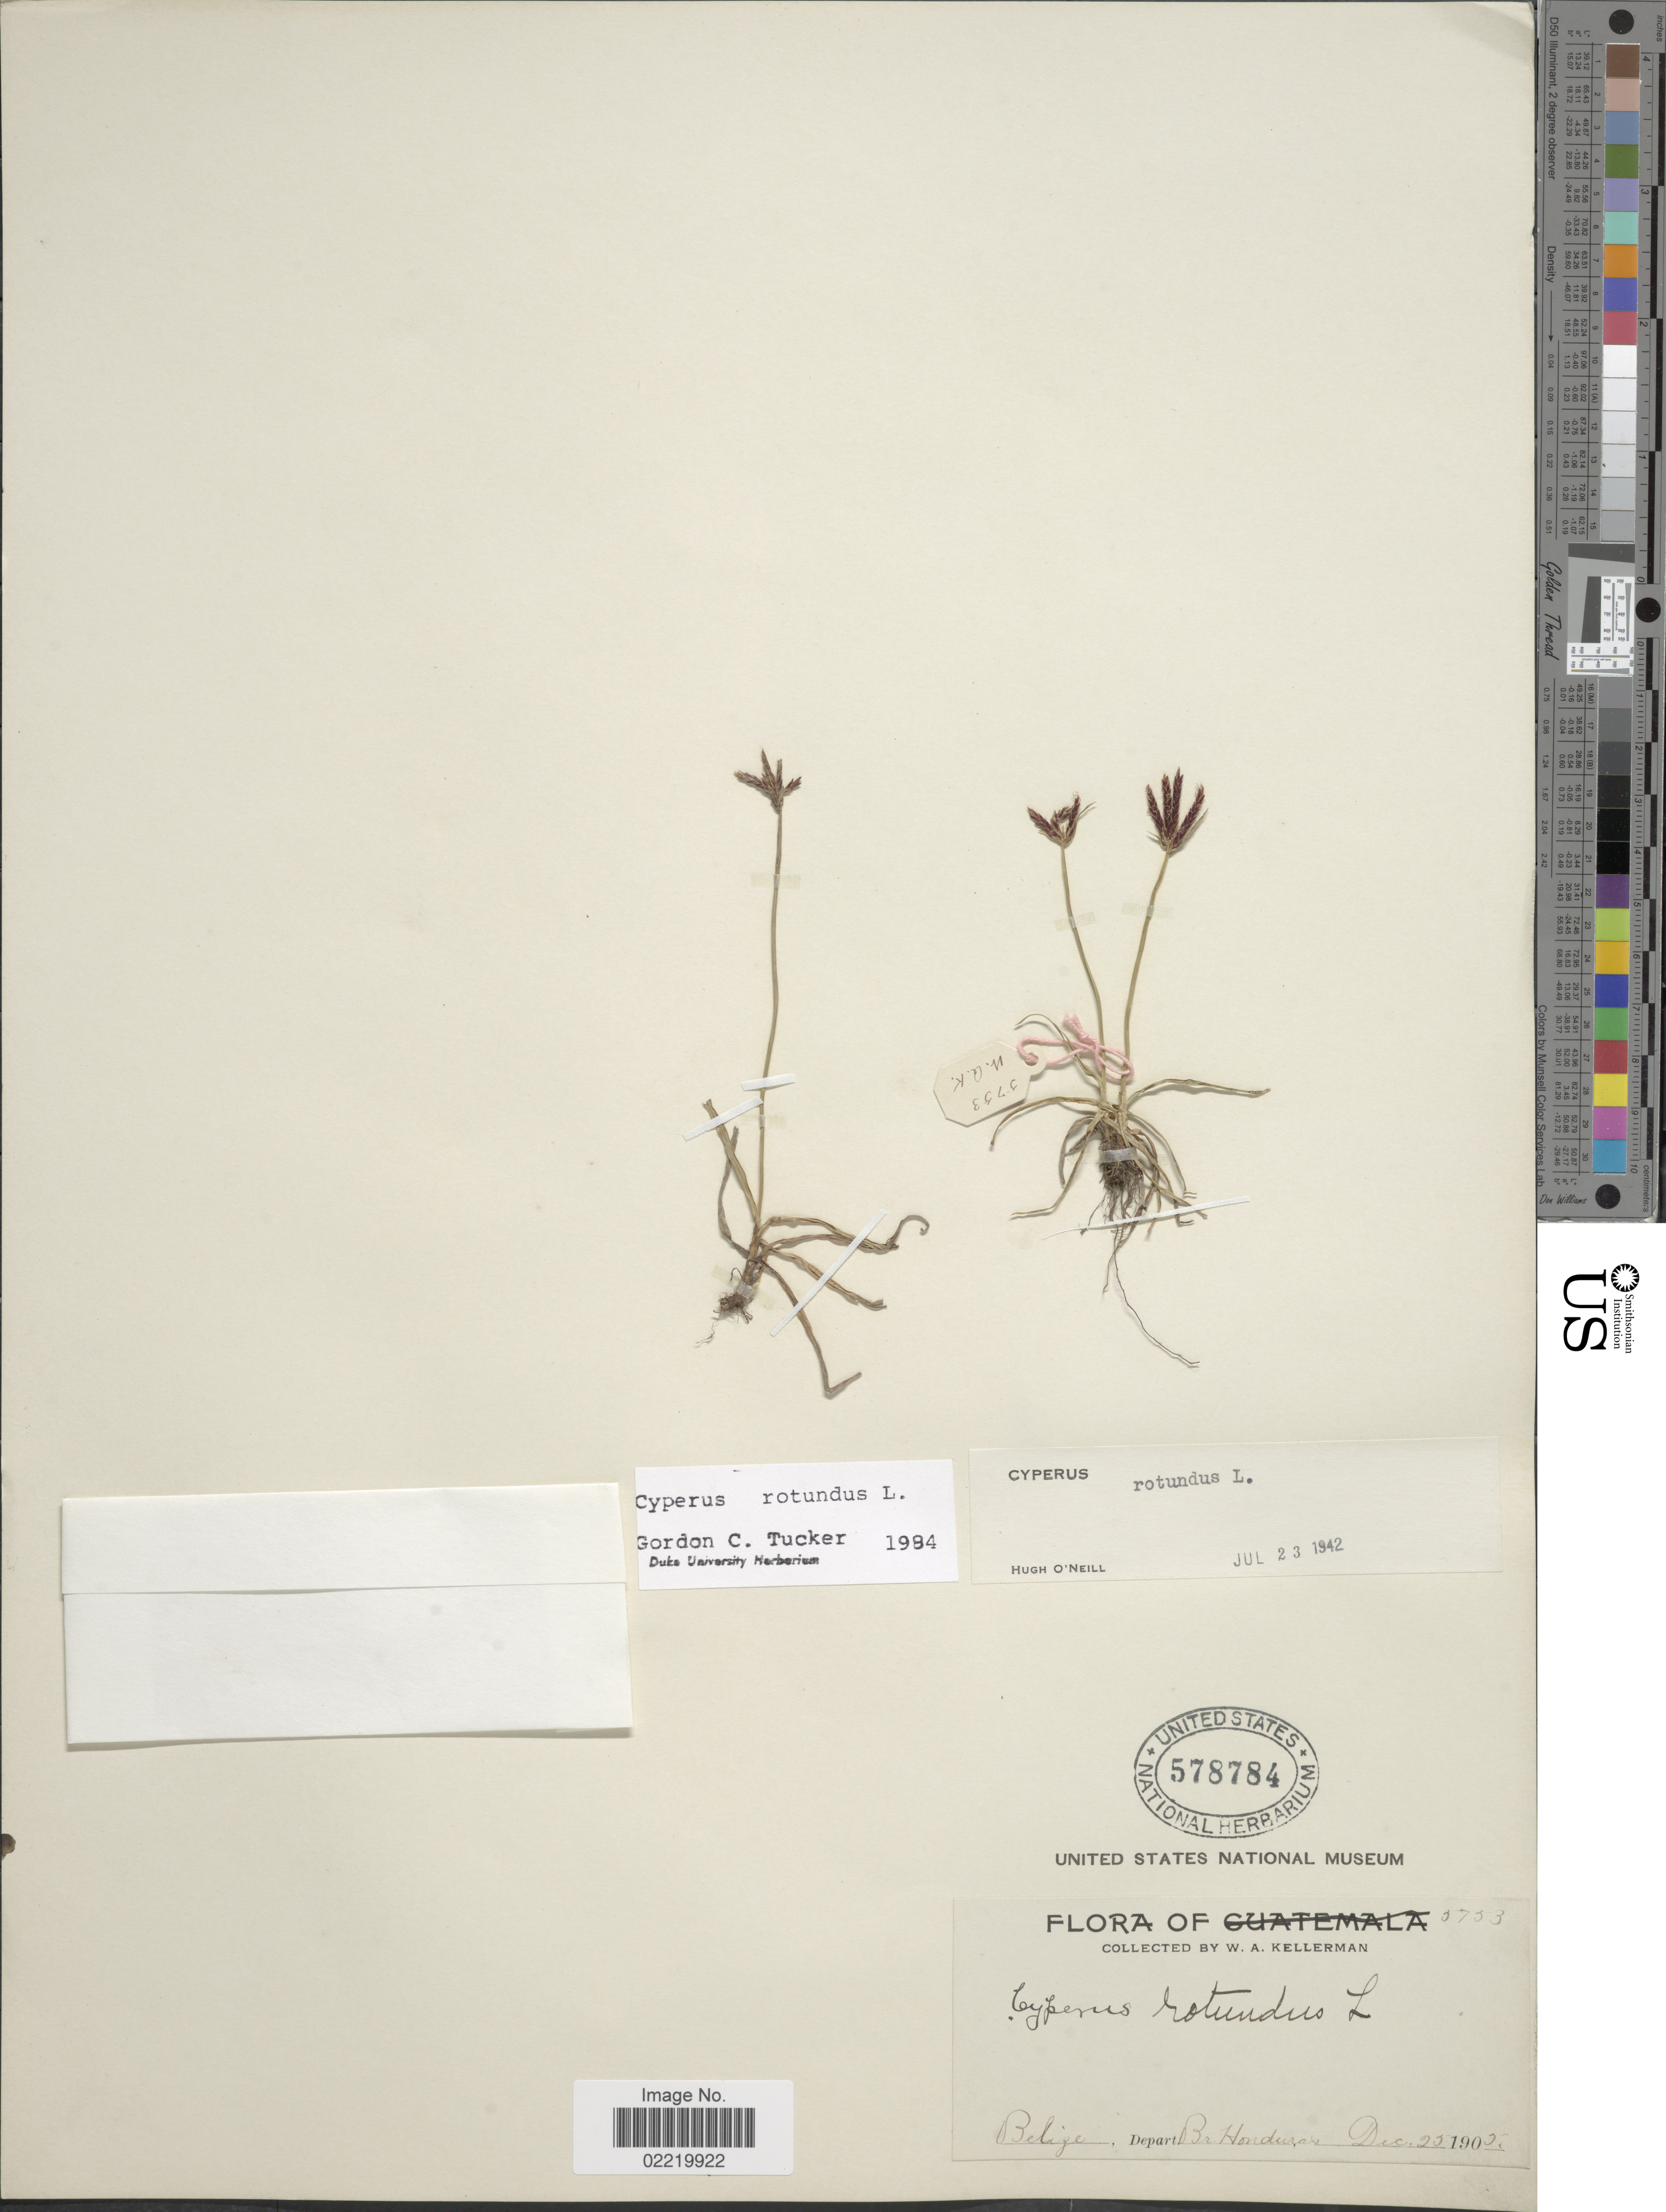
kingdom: Plantae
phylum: Tracheophyta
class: Liliopsida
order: Poales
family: Cyperaceae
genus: Cyperus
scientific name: Cyperus rotundus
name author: L.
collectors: W. Kellerman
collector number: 5753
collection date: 1905-12-25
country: Belize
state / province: Belize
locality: Br. Honduras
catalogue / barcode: US 578784